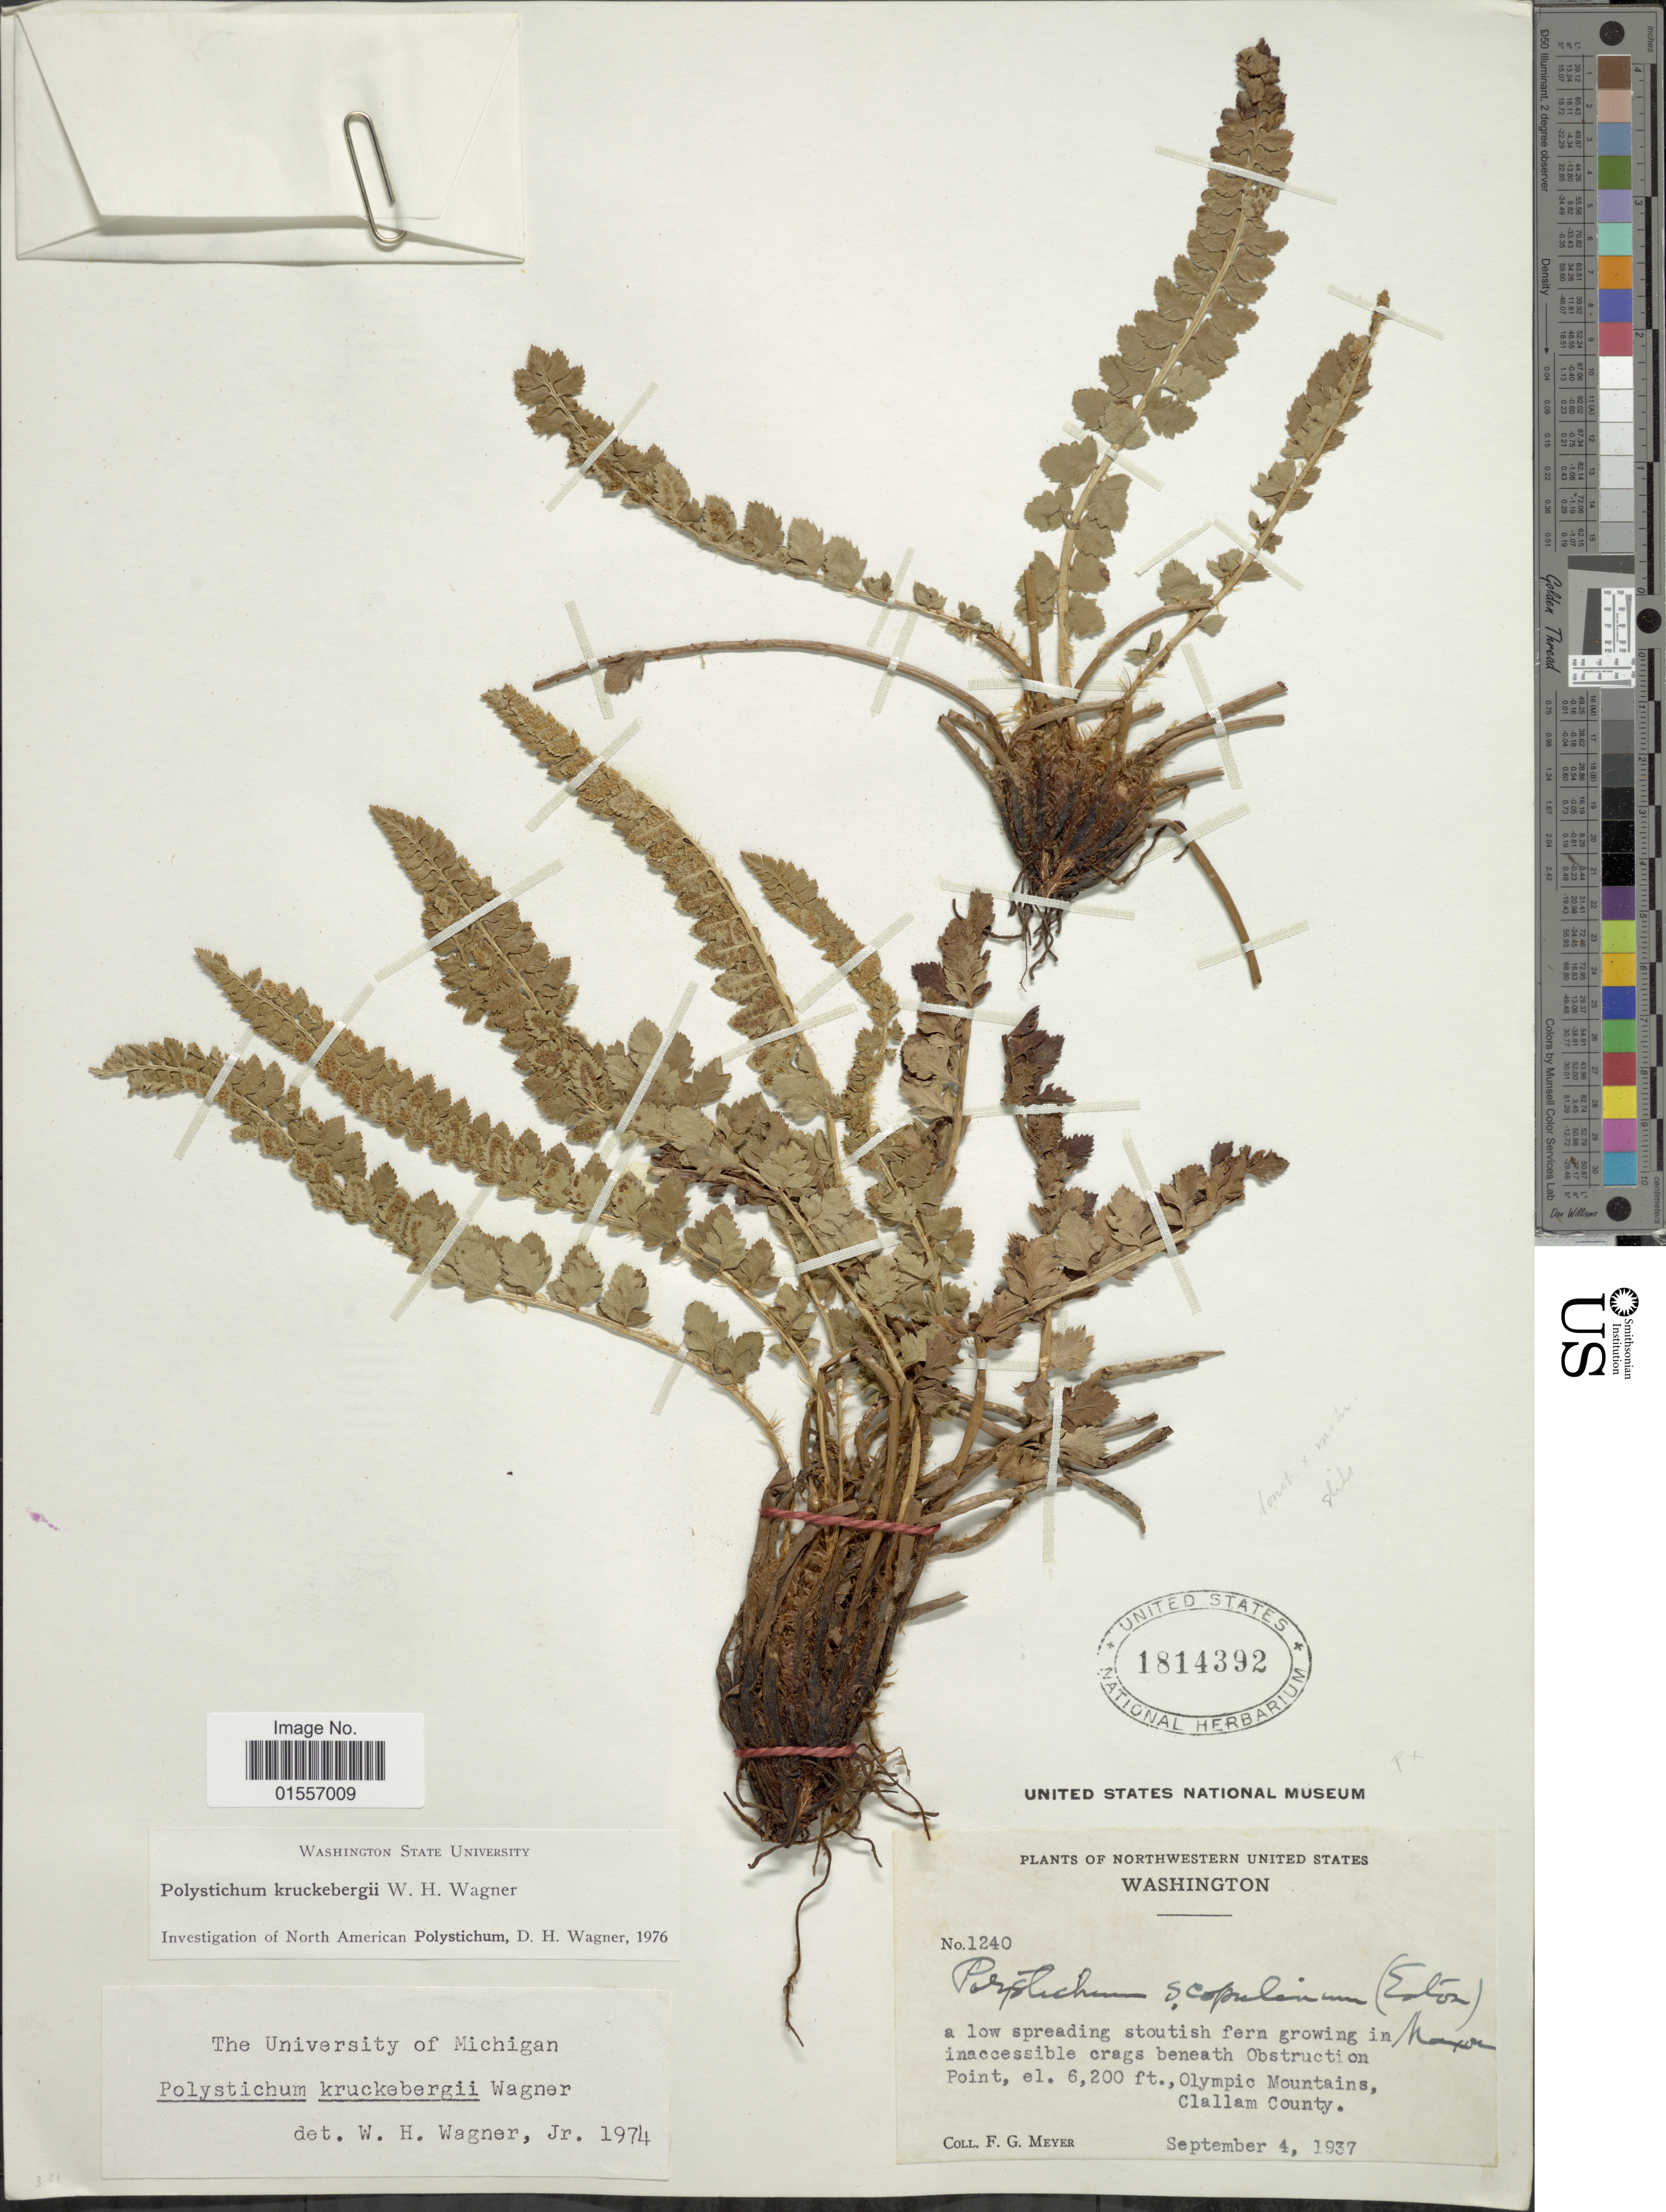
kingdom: Plantae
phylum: Tracheophyta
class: Polypodiopsida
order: Polypodiales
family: Dryopteridaceae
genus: Polystichum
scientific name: Polystichum kruckebergii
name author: W.H. Wagner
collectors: F. G. Meyer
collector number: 1240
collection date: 1937-09-04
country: United States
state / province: Washington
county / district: Clallam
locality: Northwestern United States, beneath Obstruction Point, Olympic Mountainsm Clallam County.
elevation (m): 1890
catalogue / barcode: US 1814392